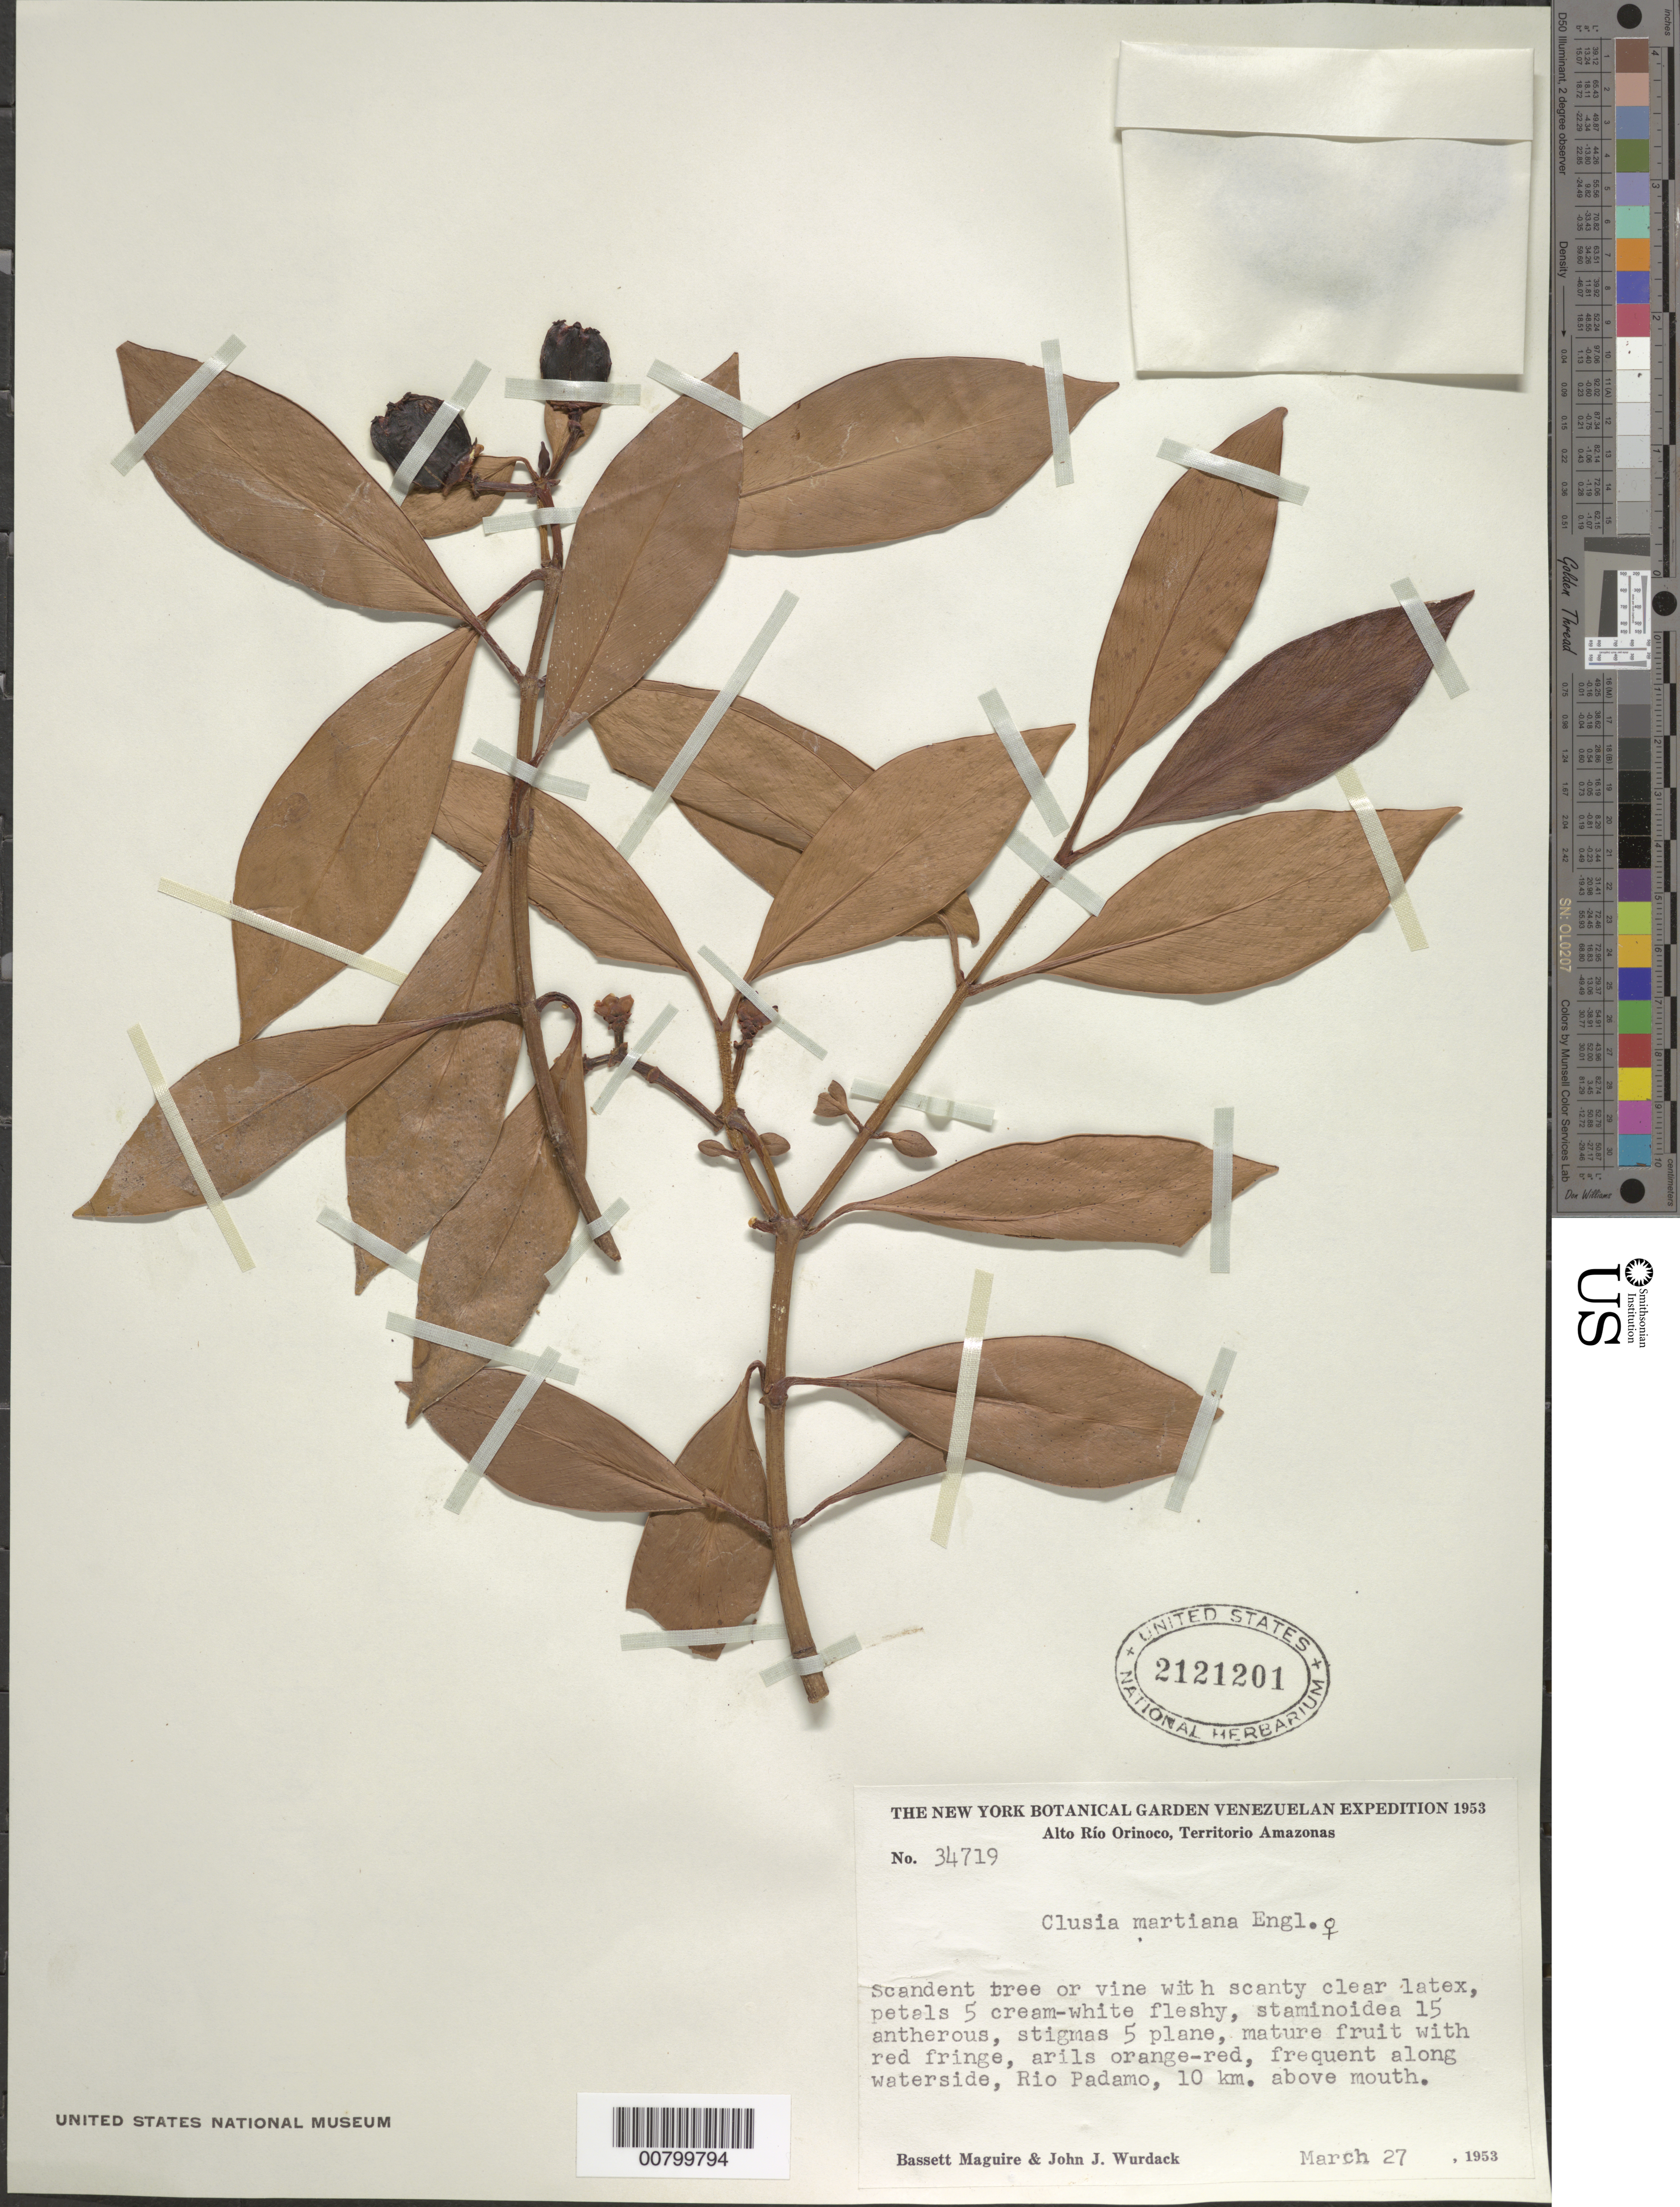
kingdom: Plantae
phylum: Tracheophyta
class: Magnoliopsida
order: Malpighiales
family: Clusiaceae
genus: Clusia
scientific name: Clusia martiana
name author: Engl.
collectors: B. Maguire & J. J. Wurdack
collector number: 34719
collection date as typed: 27-Mar-53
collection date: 1953-03-27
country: Venezuela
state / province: Amazonas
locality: Alto Río Orinoco, Río Padamo, 10 km above mouth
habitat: Along waterside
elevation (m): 150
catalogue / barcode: US 2121201